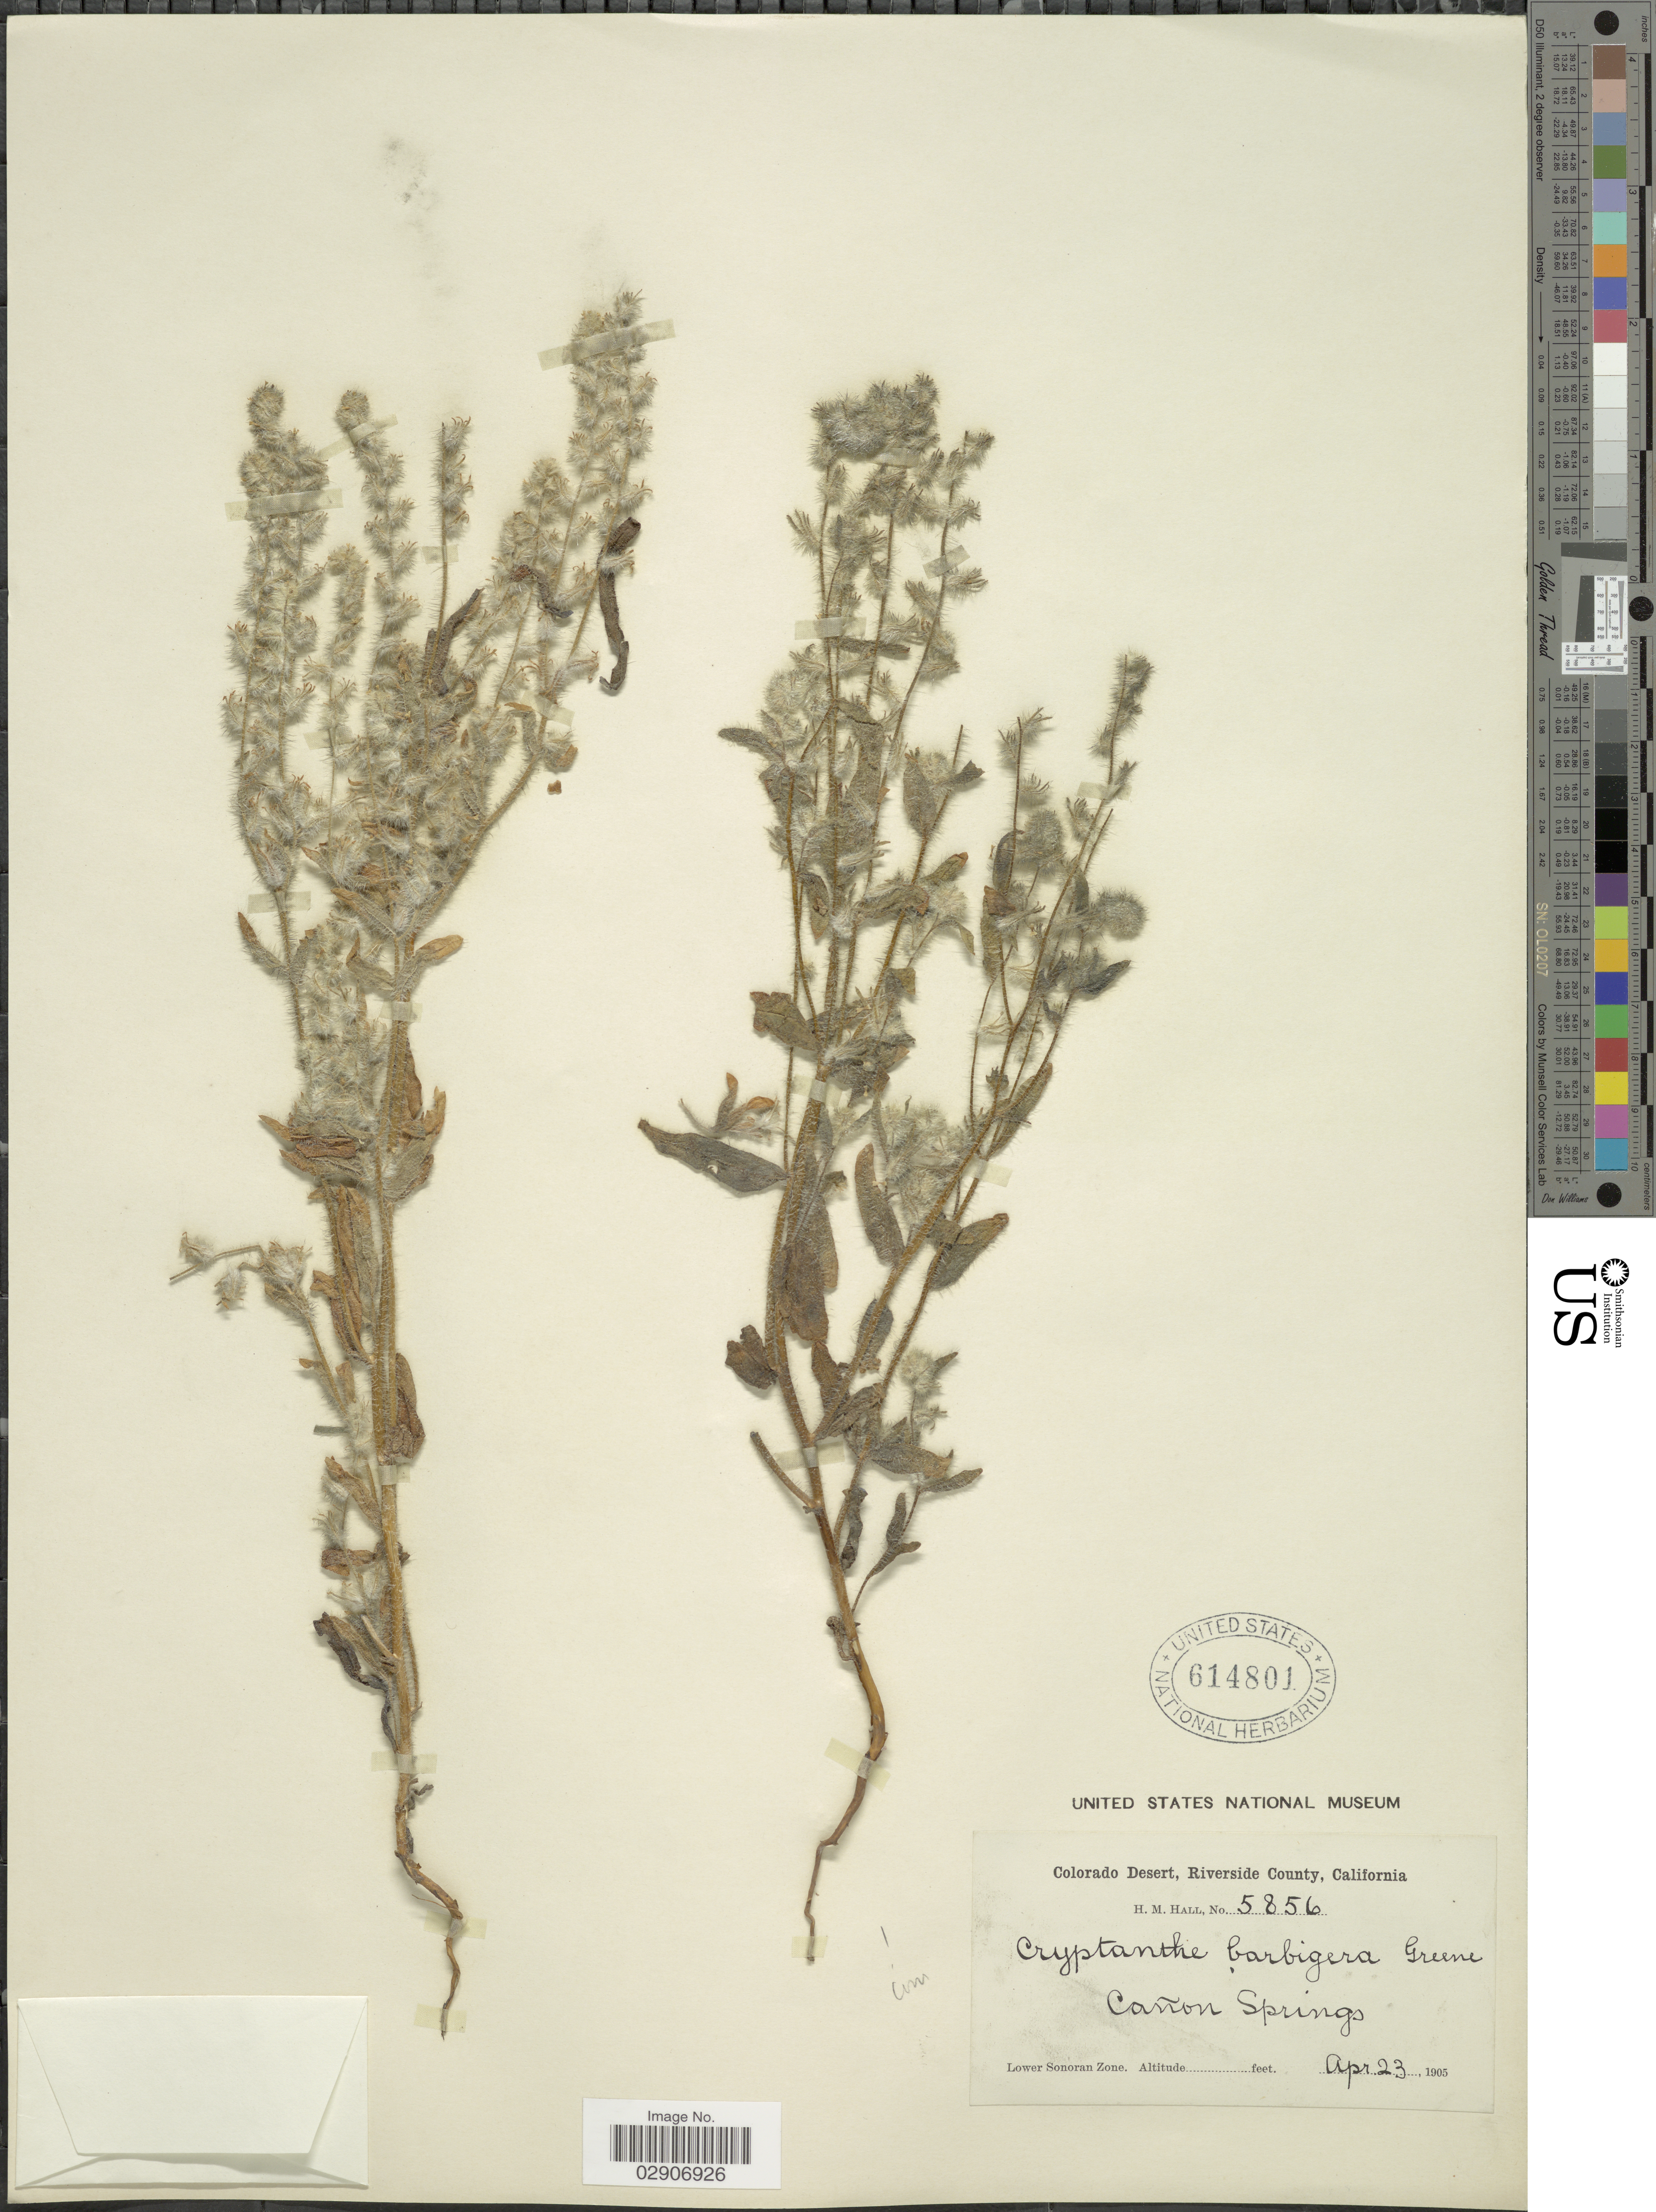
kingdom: Plantae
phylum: Tracheophyta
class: Magnoliopsida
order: Boraginales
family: Boraginaceae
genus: Cryptantha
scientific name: Cryptantha barbigera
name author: (A. Gray) Greene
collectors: H. M. Hall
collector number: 5856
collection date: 1905-04-23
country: United States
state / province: California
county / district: Riverside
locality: Colorado Desert, Riverside County. Cañon Springs. Lower Sonoran Zone.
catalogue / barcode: US 614801